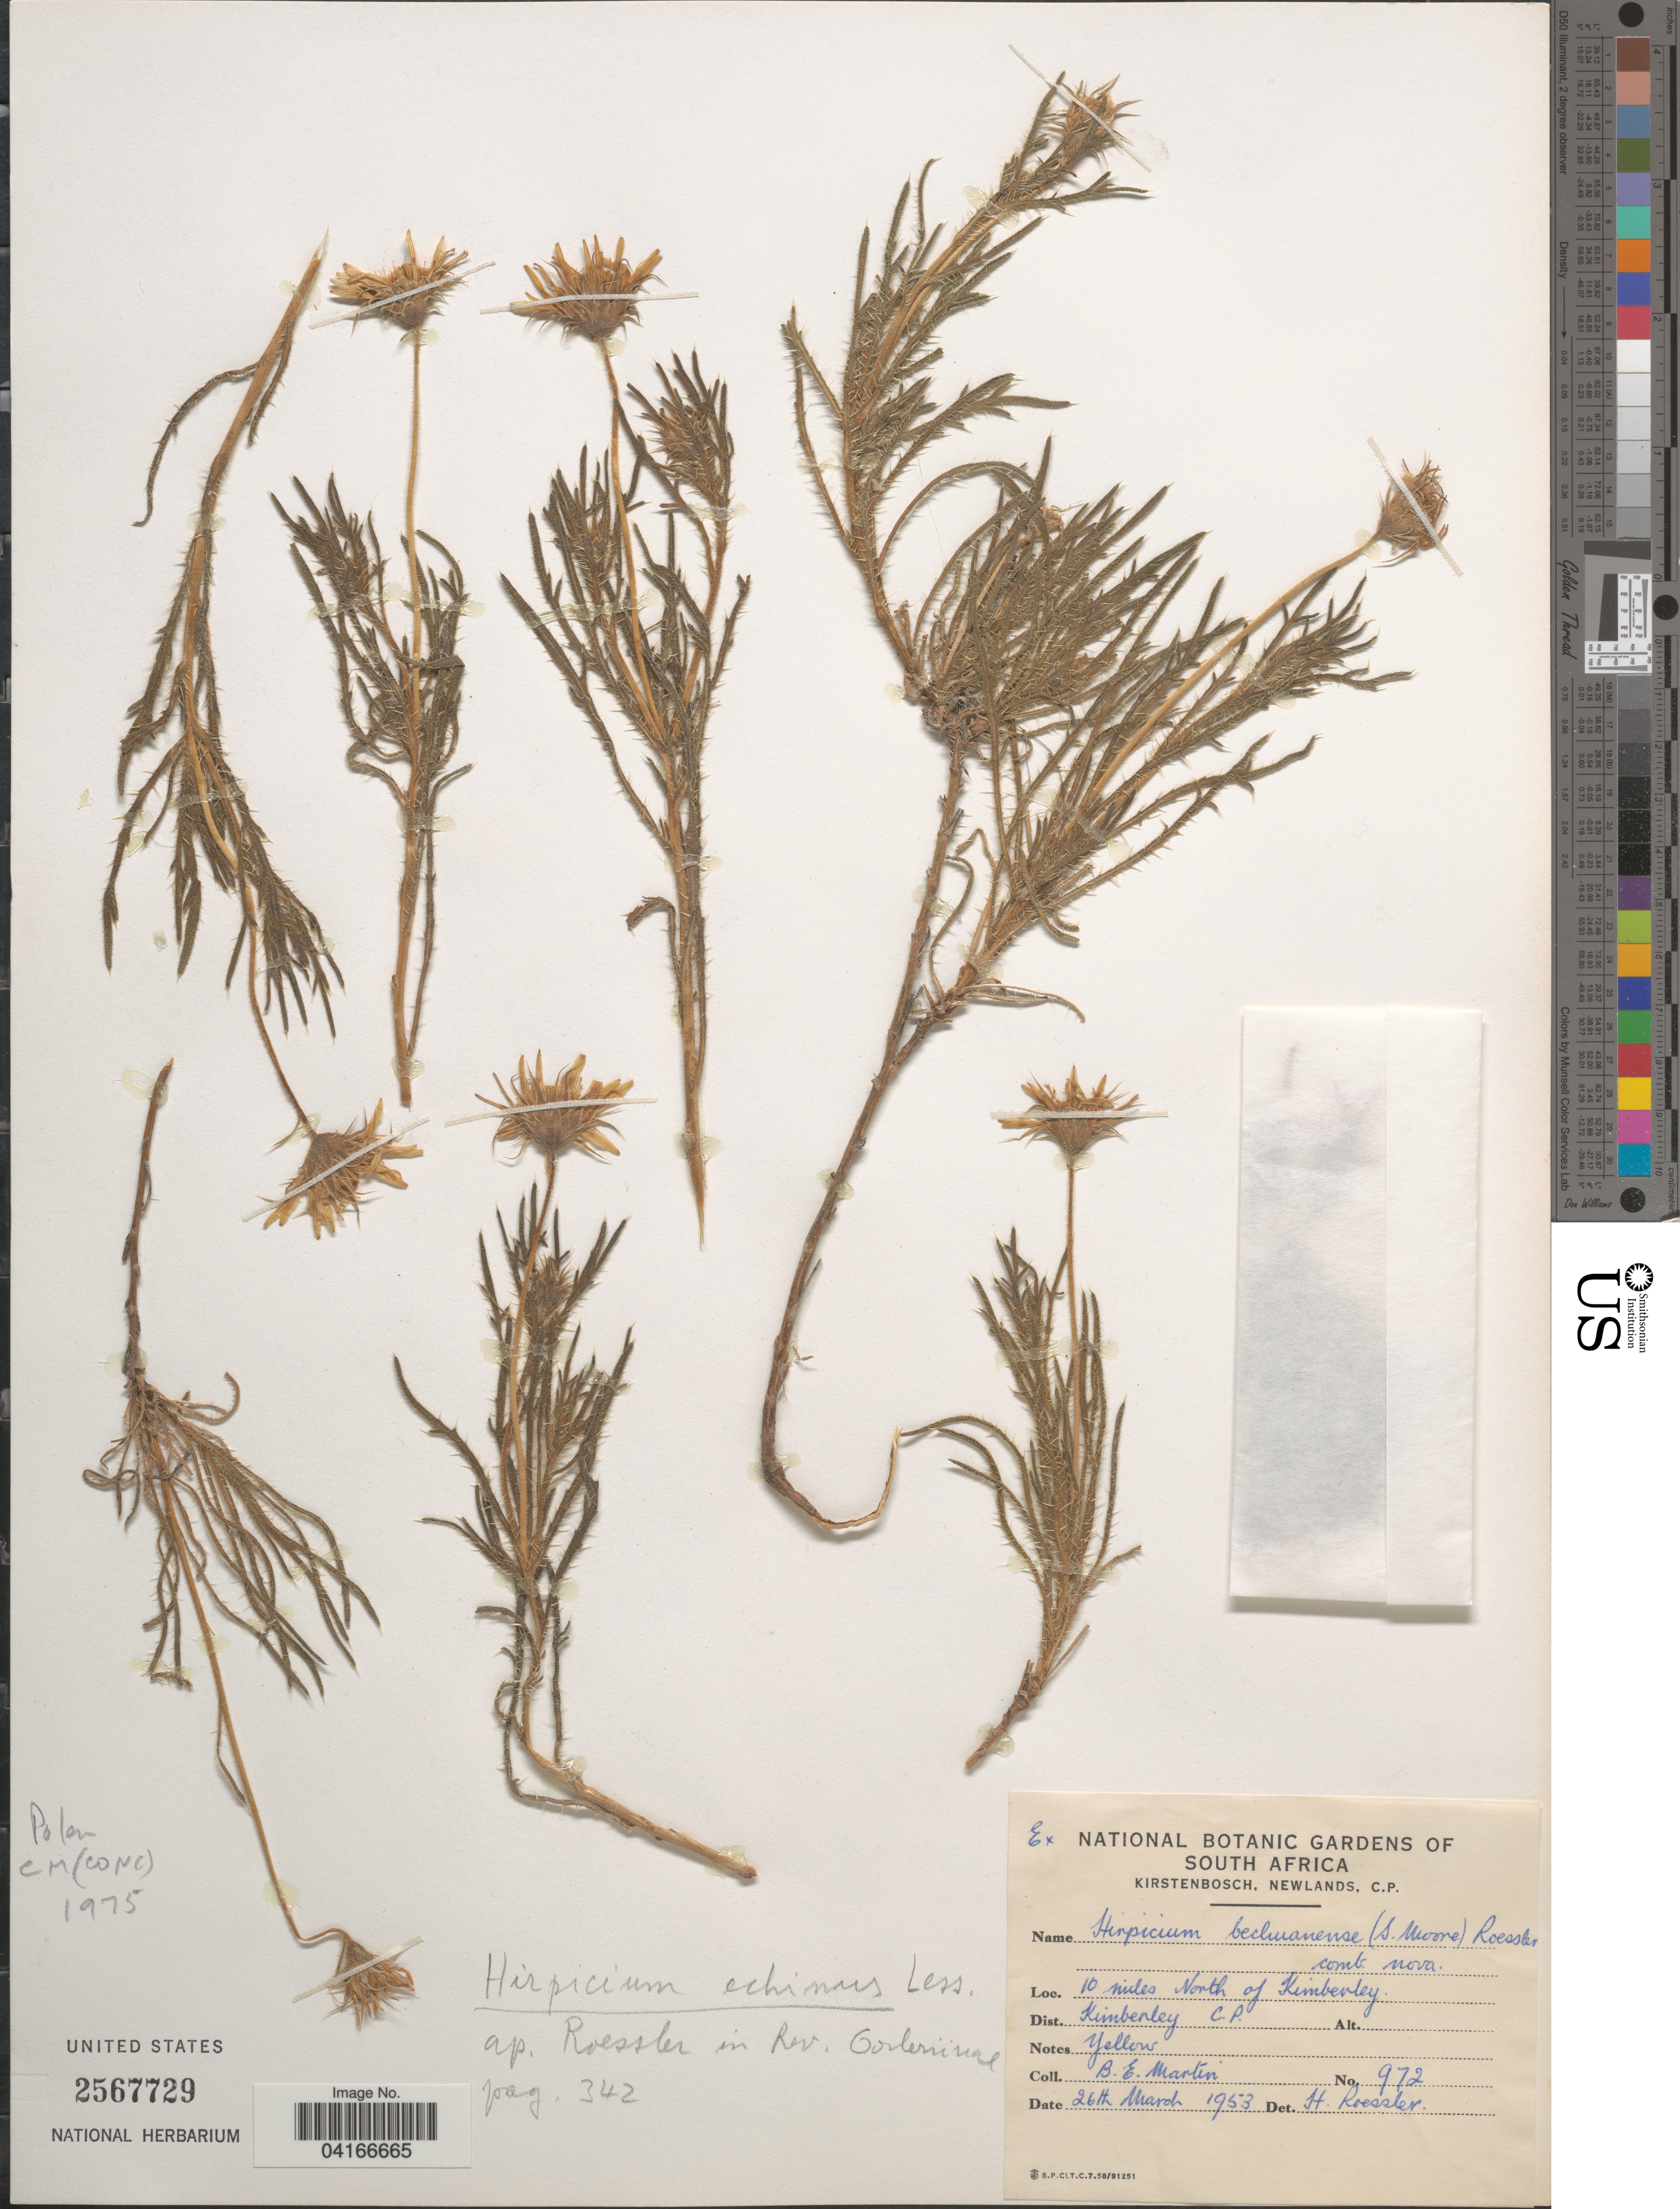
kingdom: Plantae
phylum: Tracheophyta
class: Magnoliopsida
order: Asterales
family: Asteraceae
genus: Hirpicium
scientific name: Hirpicium echinus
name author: Less.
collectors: B. Martin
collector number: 972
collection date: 1953-03-26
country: South Africa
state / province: Northern Cape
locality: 10 miles North of Kimberley. Dist. Kimberley C.P.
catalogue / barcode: US 2567729